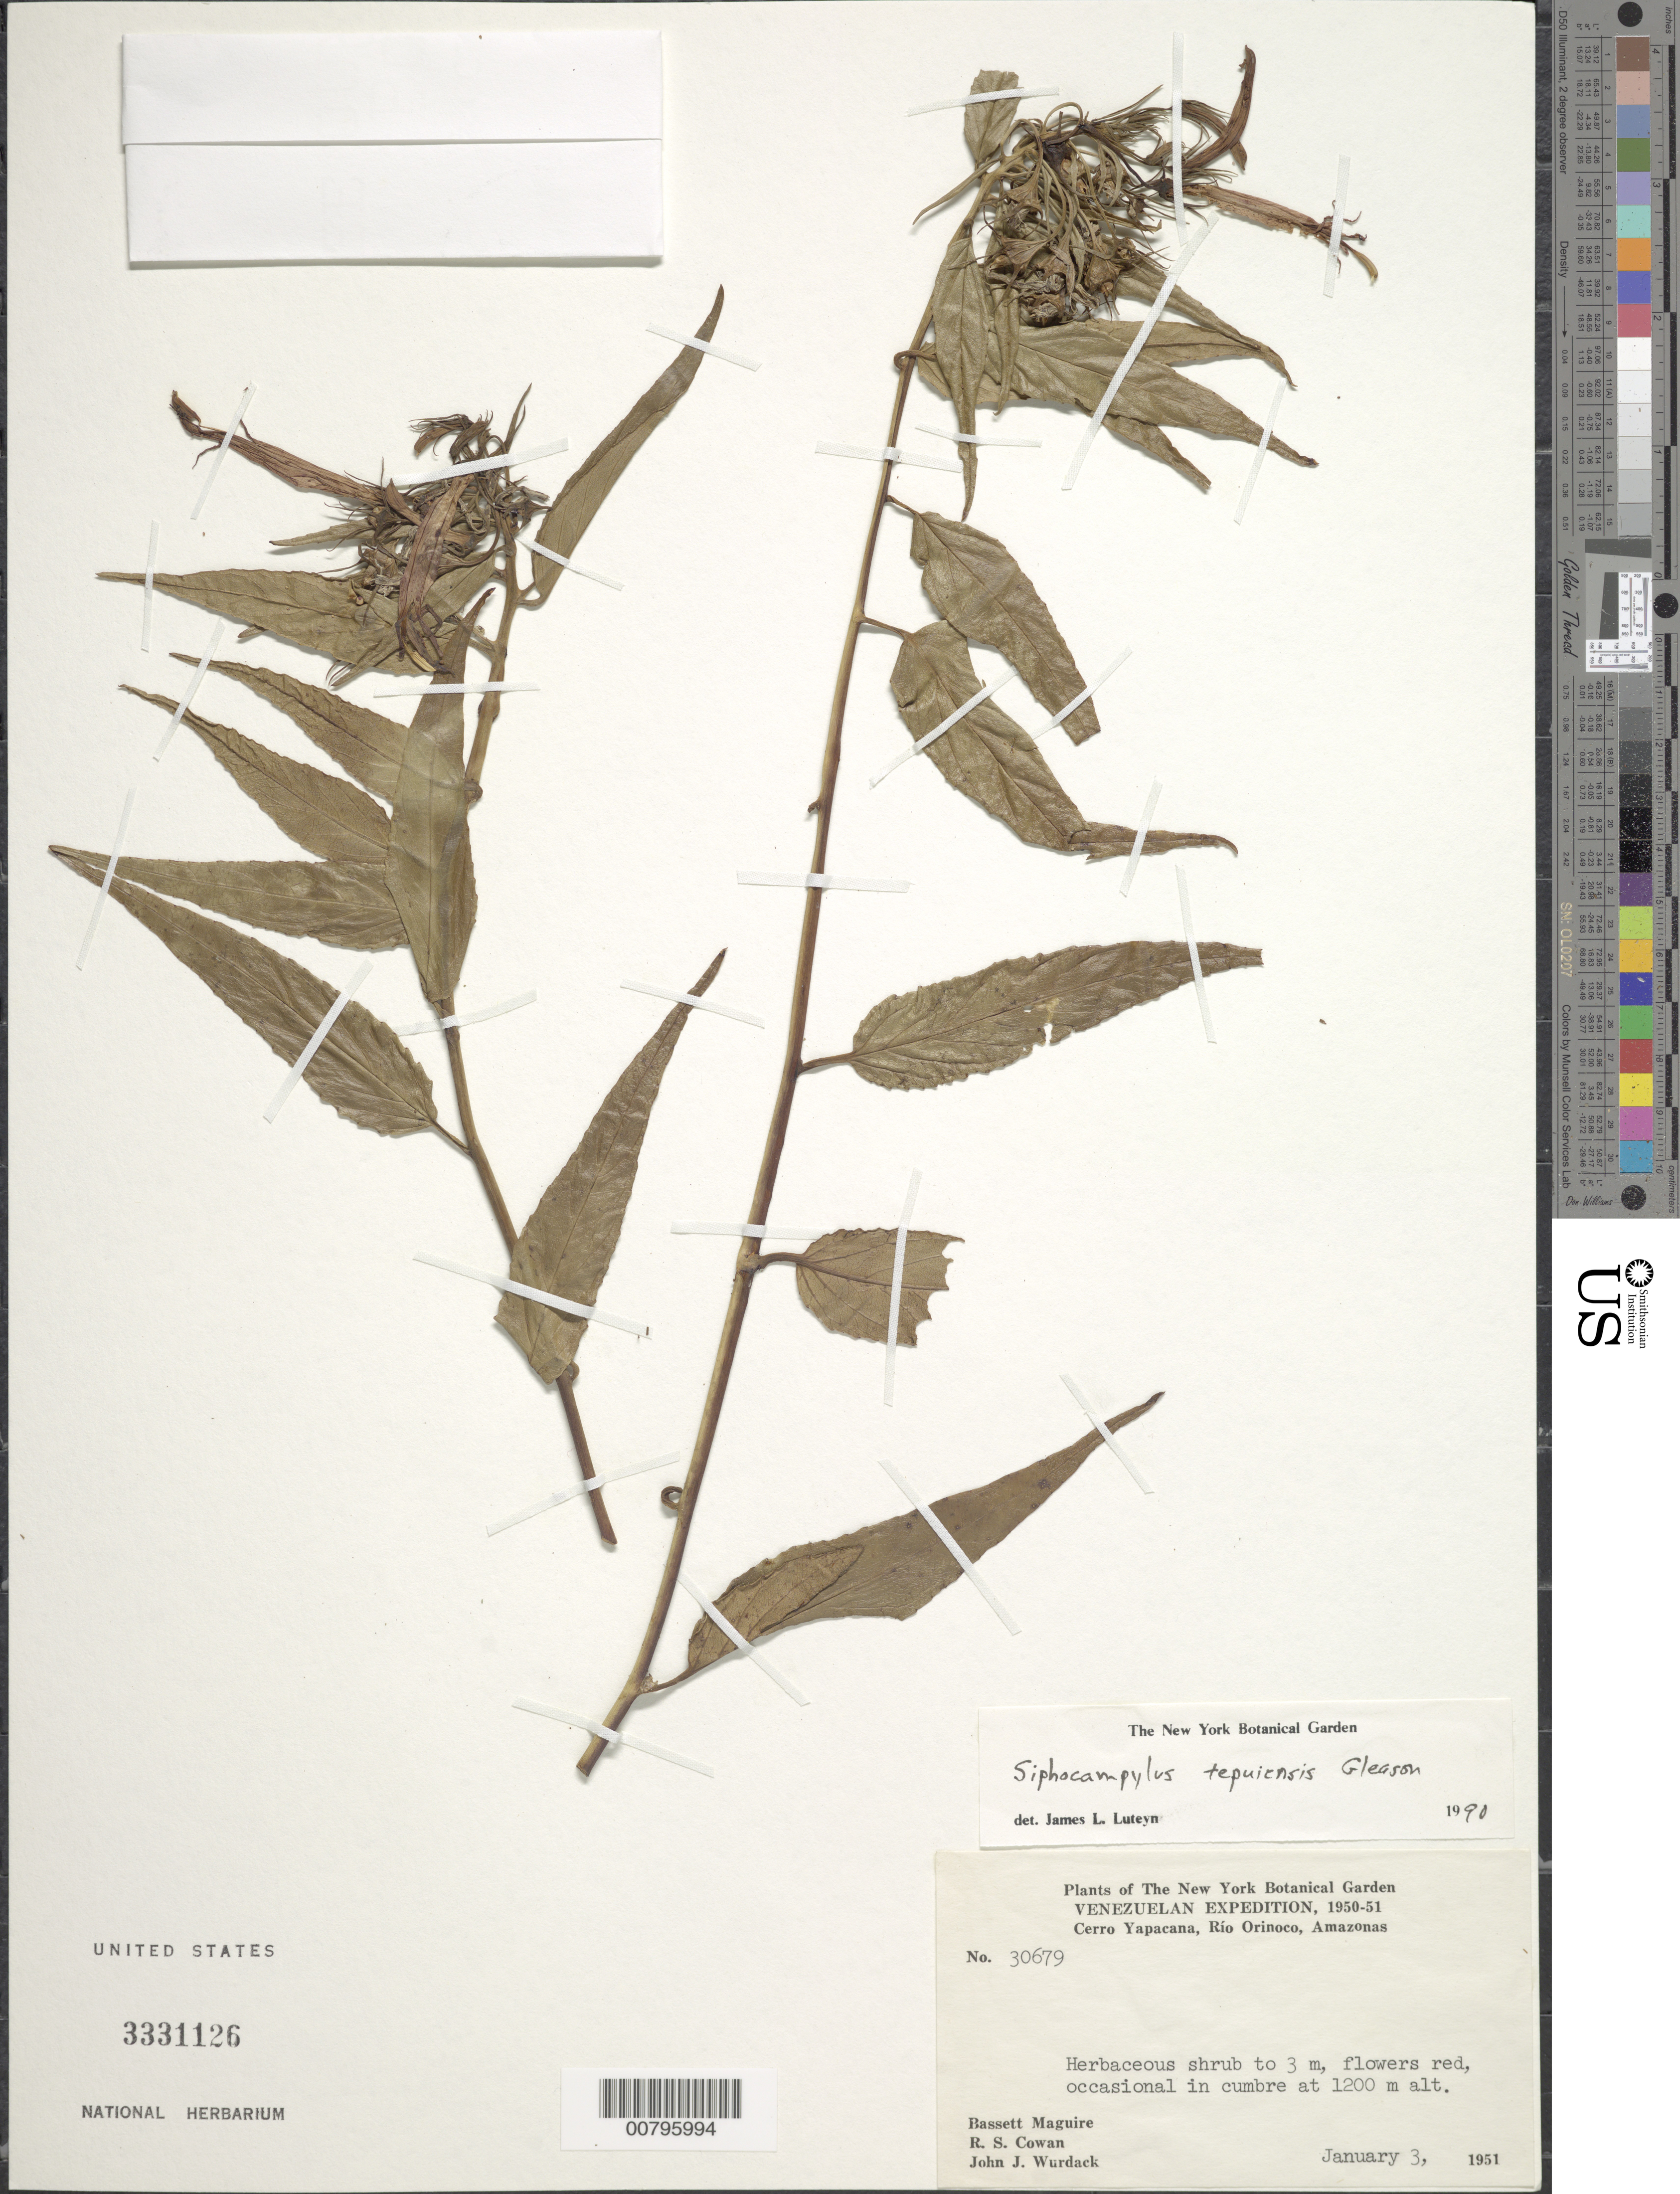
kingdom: Plantae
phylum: Tracheophyta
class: Magnoliopsida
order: Asterales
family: Campanulaceae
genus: Siphocampylus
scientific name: Siphocampylus tepuiensis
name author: Gleason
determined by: Luteyn, J. L.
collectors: B. Maguire, R. S. Cowan & J. J. Wurdack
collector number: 30679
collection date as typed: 3-Jan-51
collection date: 1951-01-03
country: Venezuela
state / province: Amazonas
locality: Cerro Yapacána, Río Orinoco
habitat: Cumbre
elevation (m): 1200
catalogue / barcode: US 3331126